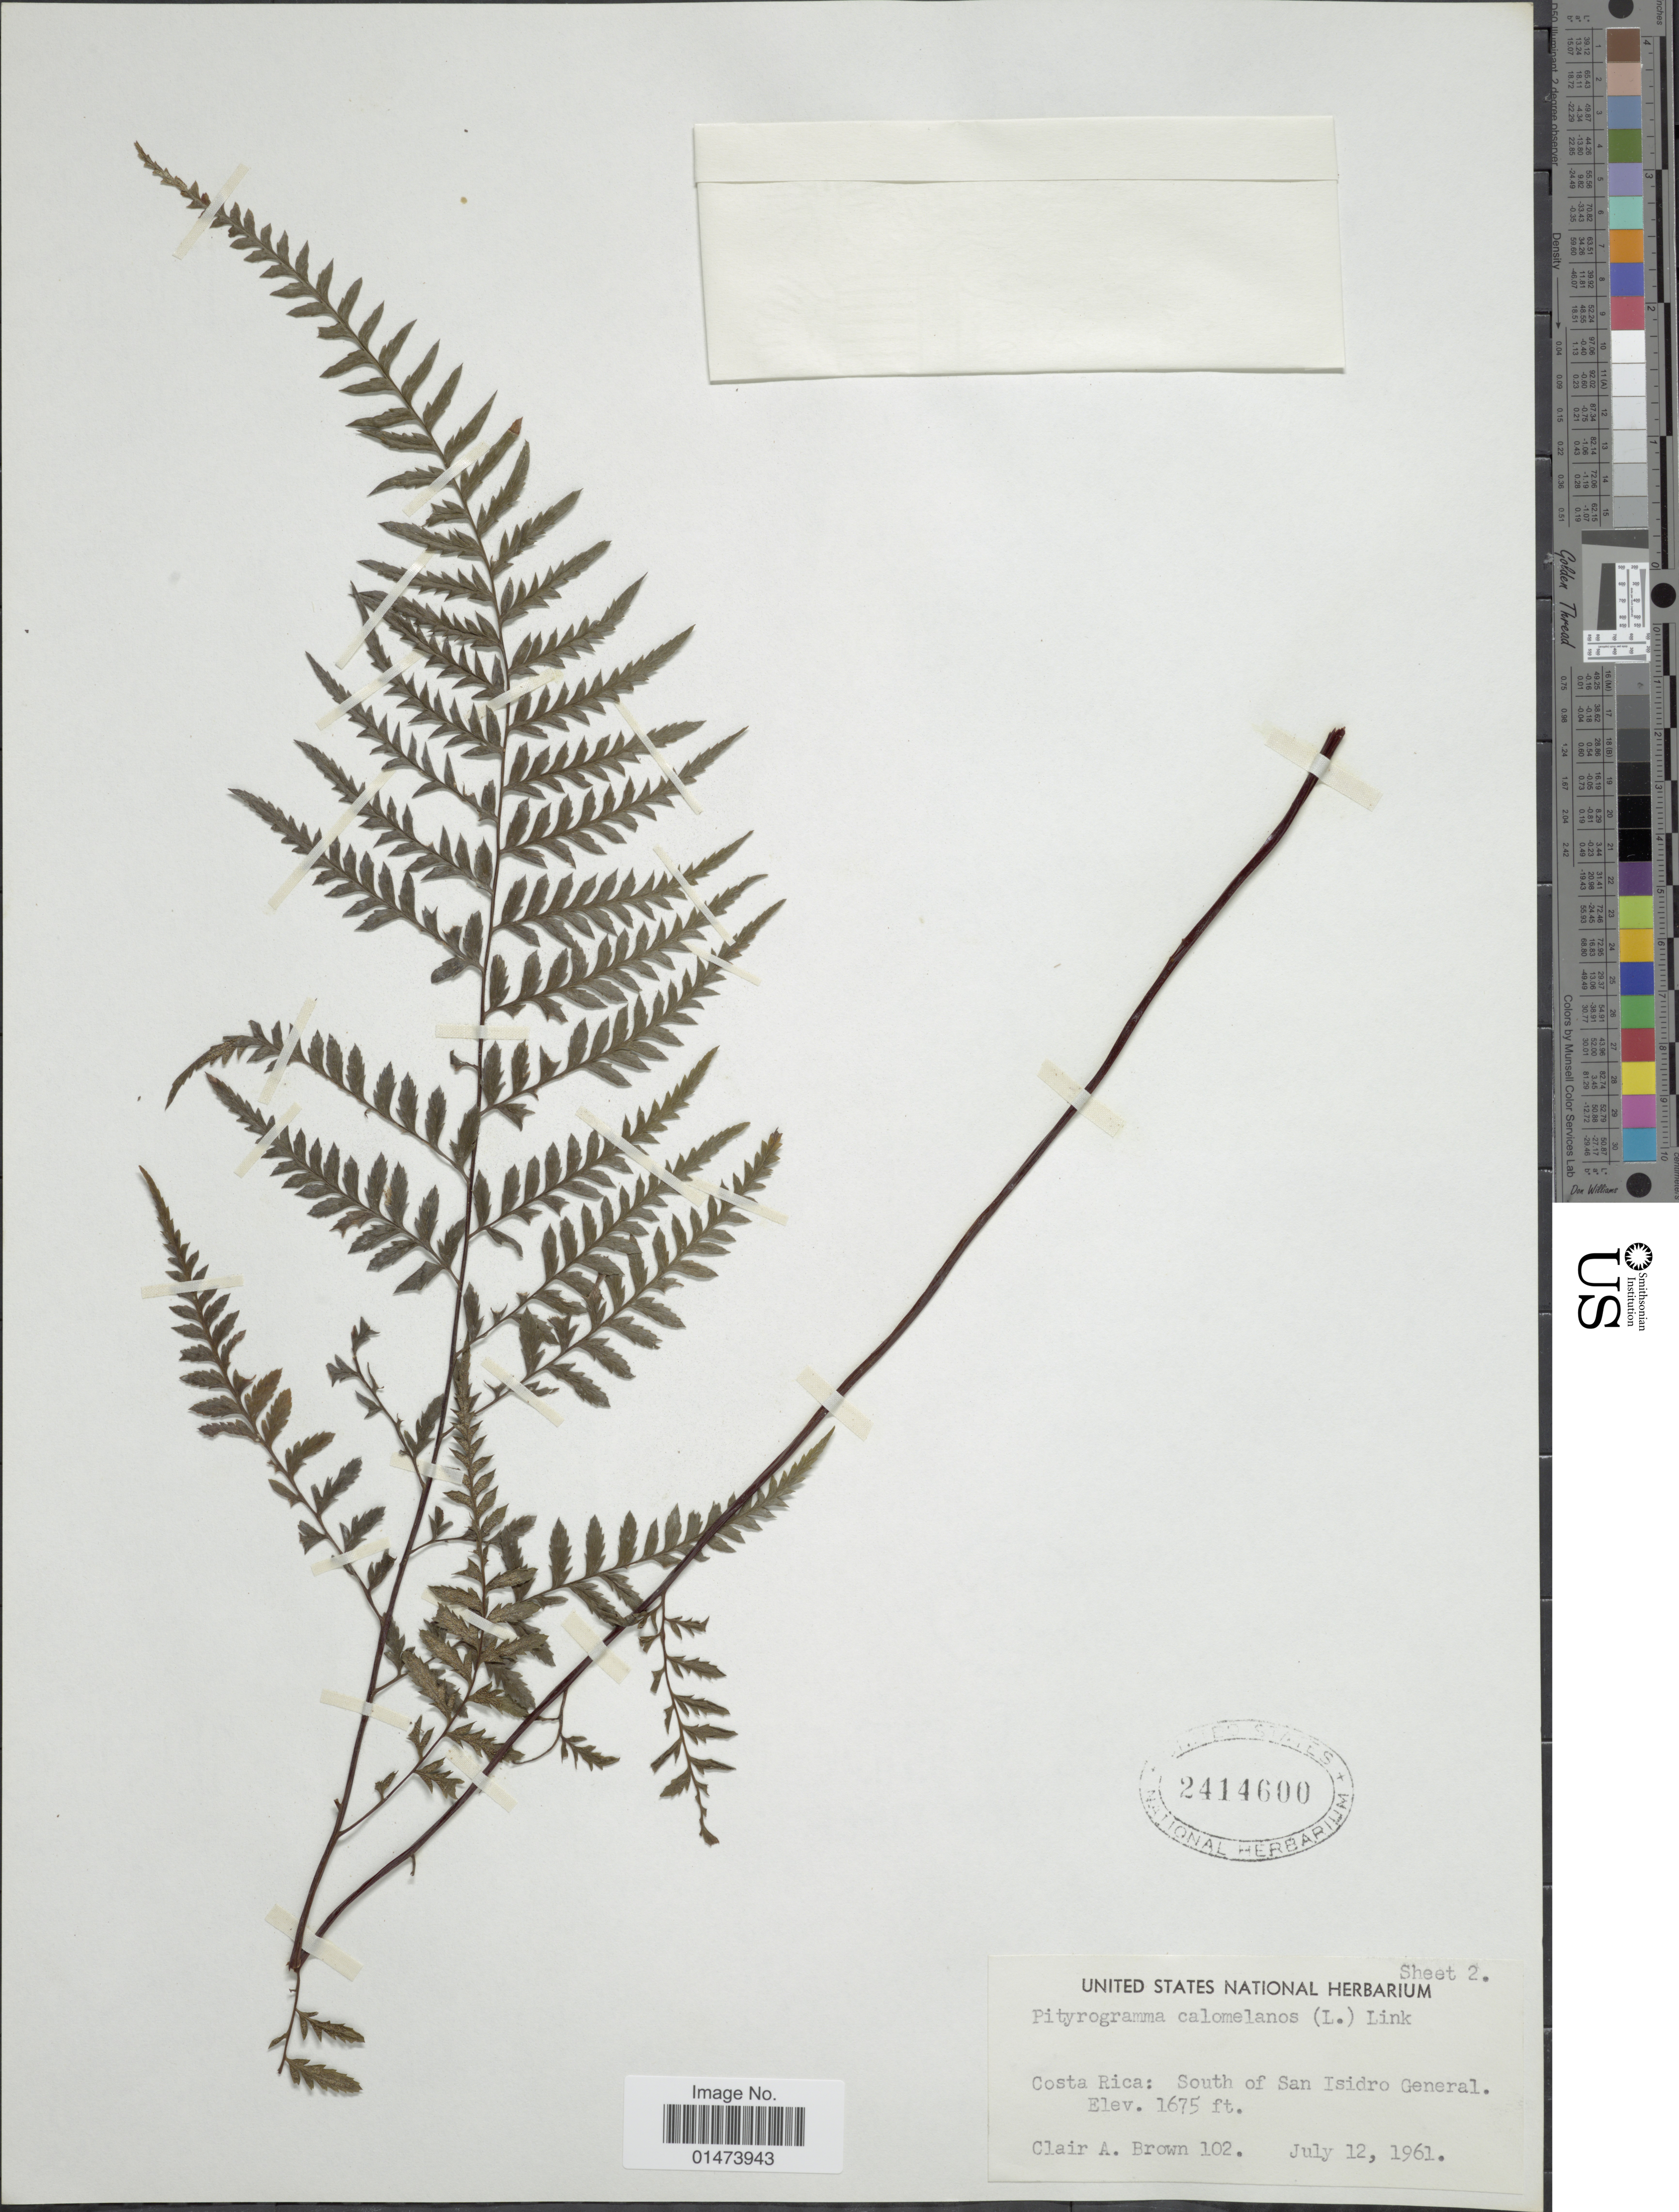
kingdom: Plantae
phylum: Tracheophyta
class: Polypodiopsida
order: Polypodiales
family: Pteridaceae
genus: Pityrogramma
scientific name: Pityrogramma calomelanos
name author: (L.) Link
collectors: C. A. Brown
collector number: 102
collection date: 1961-07-12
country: Costa Rica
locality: South of San Isidro General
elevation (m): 511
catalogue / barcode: US 2414600